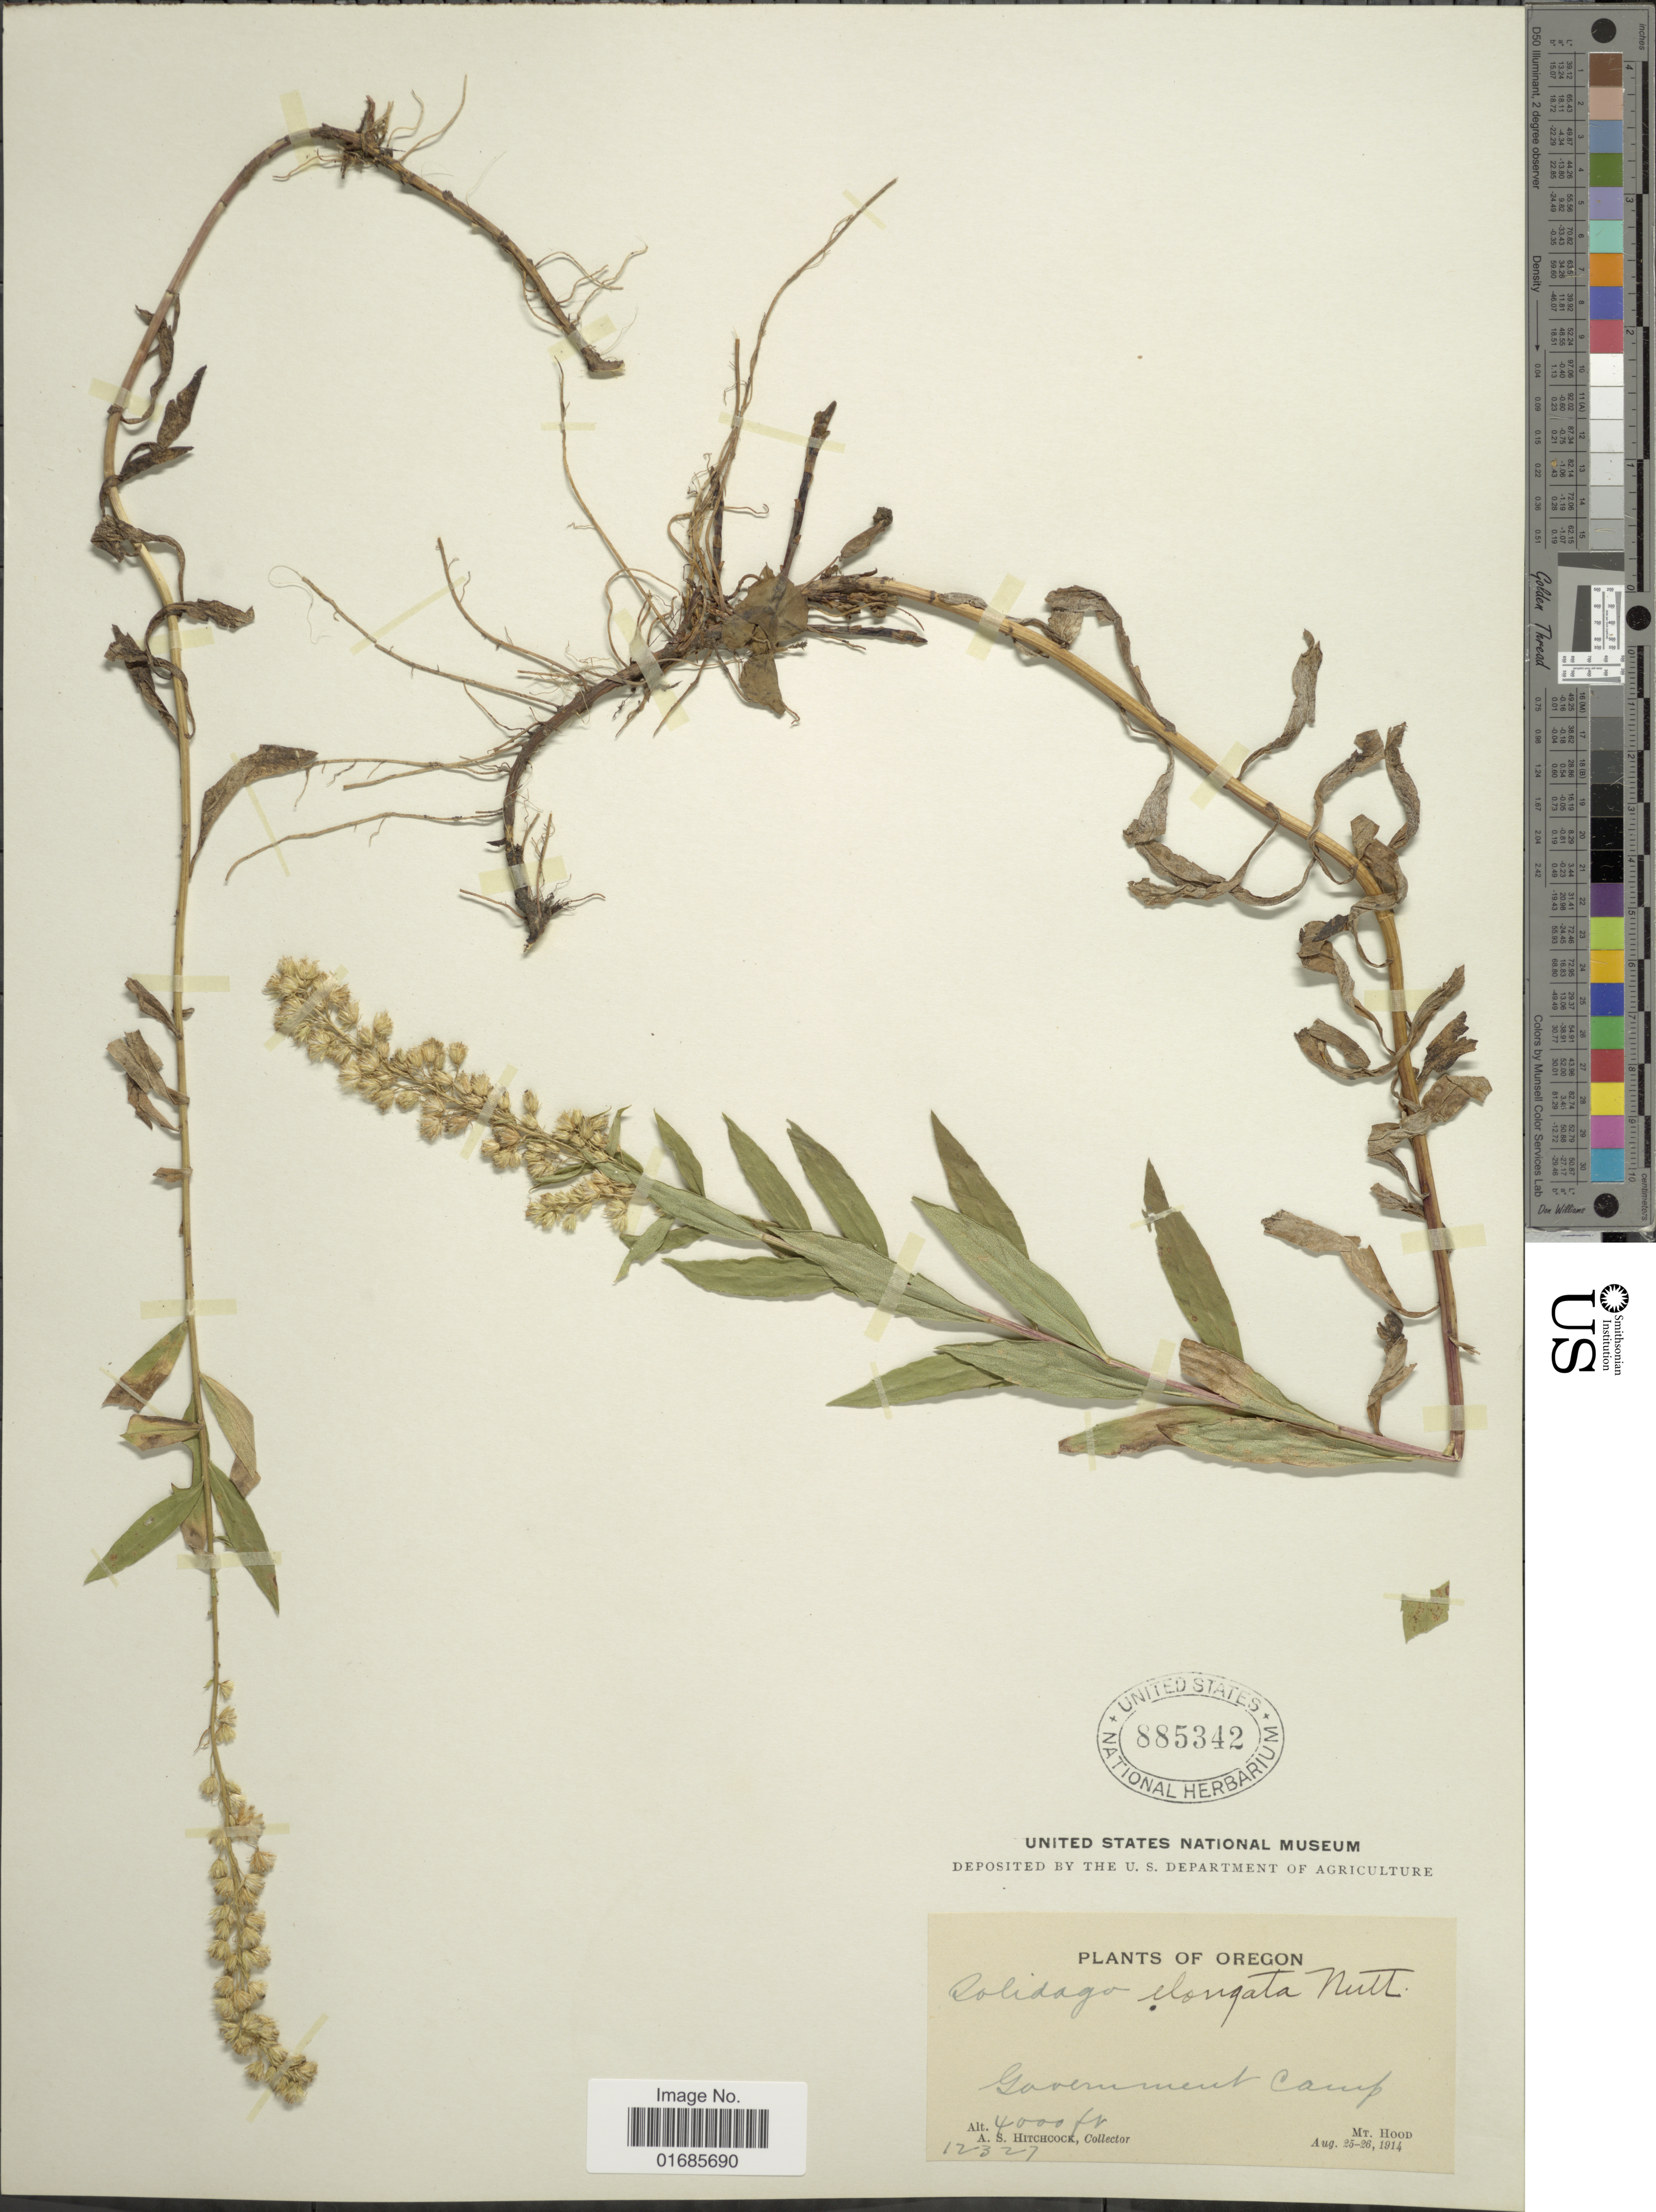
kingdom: Plantae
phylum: Tracheophyta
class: Magnoliopsida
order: Asterales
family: Asteraceae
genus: Solidago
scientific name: Solidago canadensis var. salebrosa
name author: (Piper) M.E. Jones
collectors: A. S. Hitchcock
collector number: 12327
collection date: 1914-08-25/1914-08-26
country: United States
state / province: Oregon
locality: Government Camp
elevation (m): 1219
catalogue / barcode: US 885342